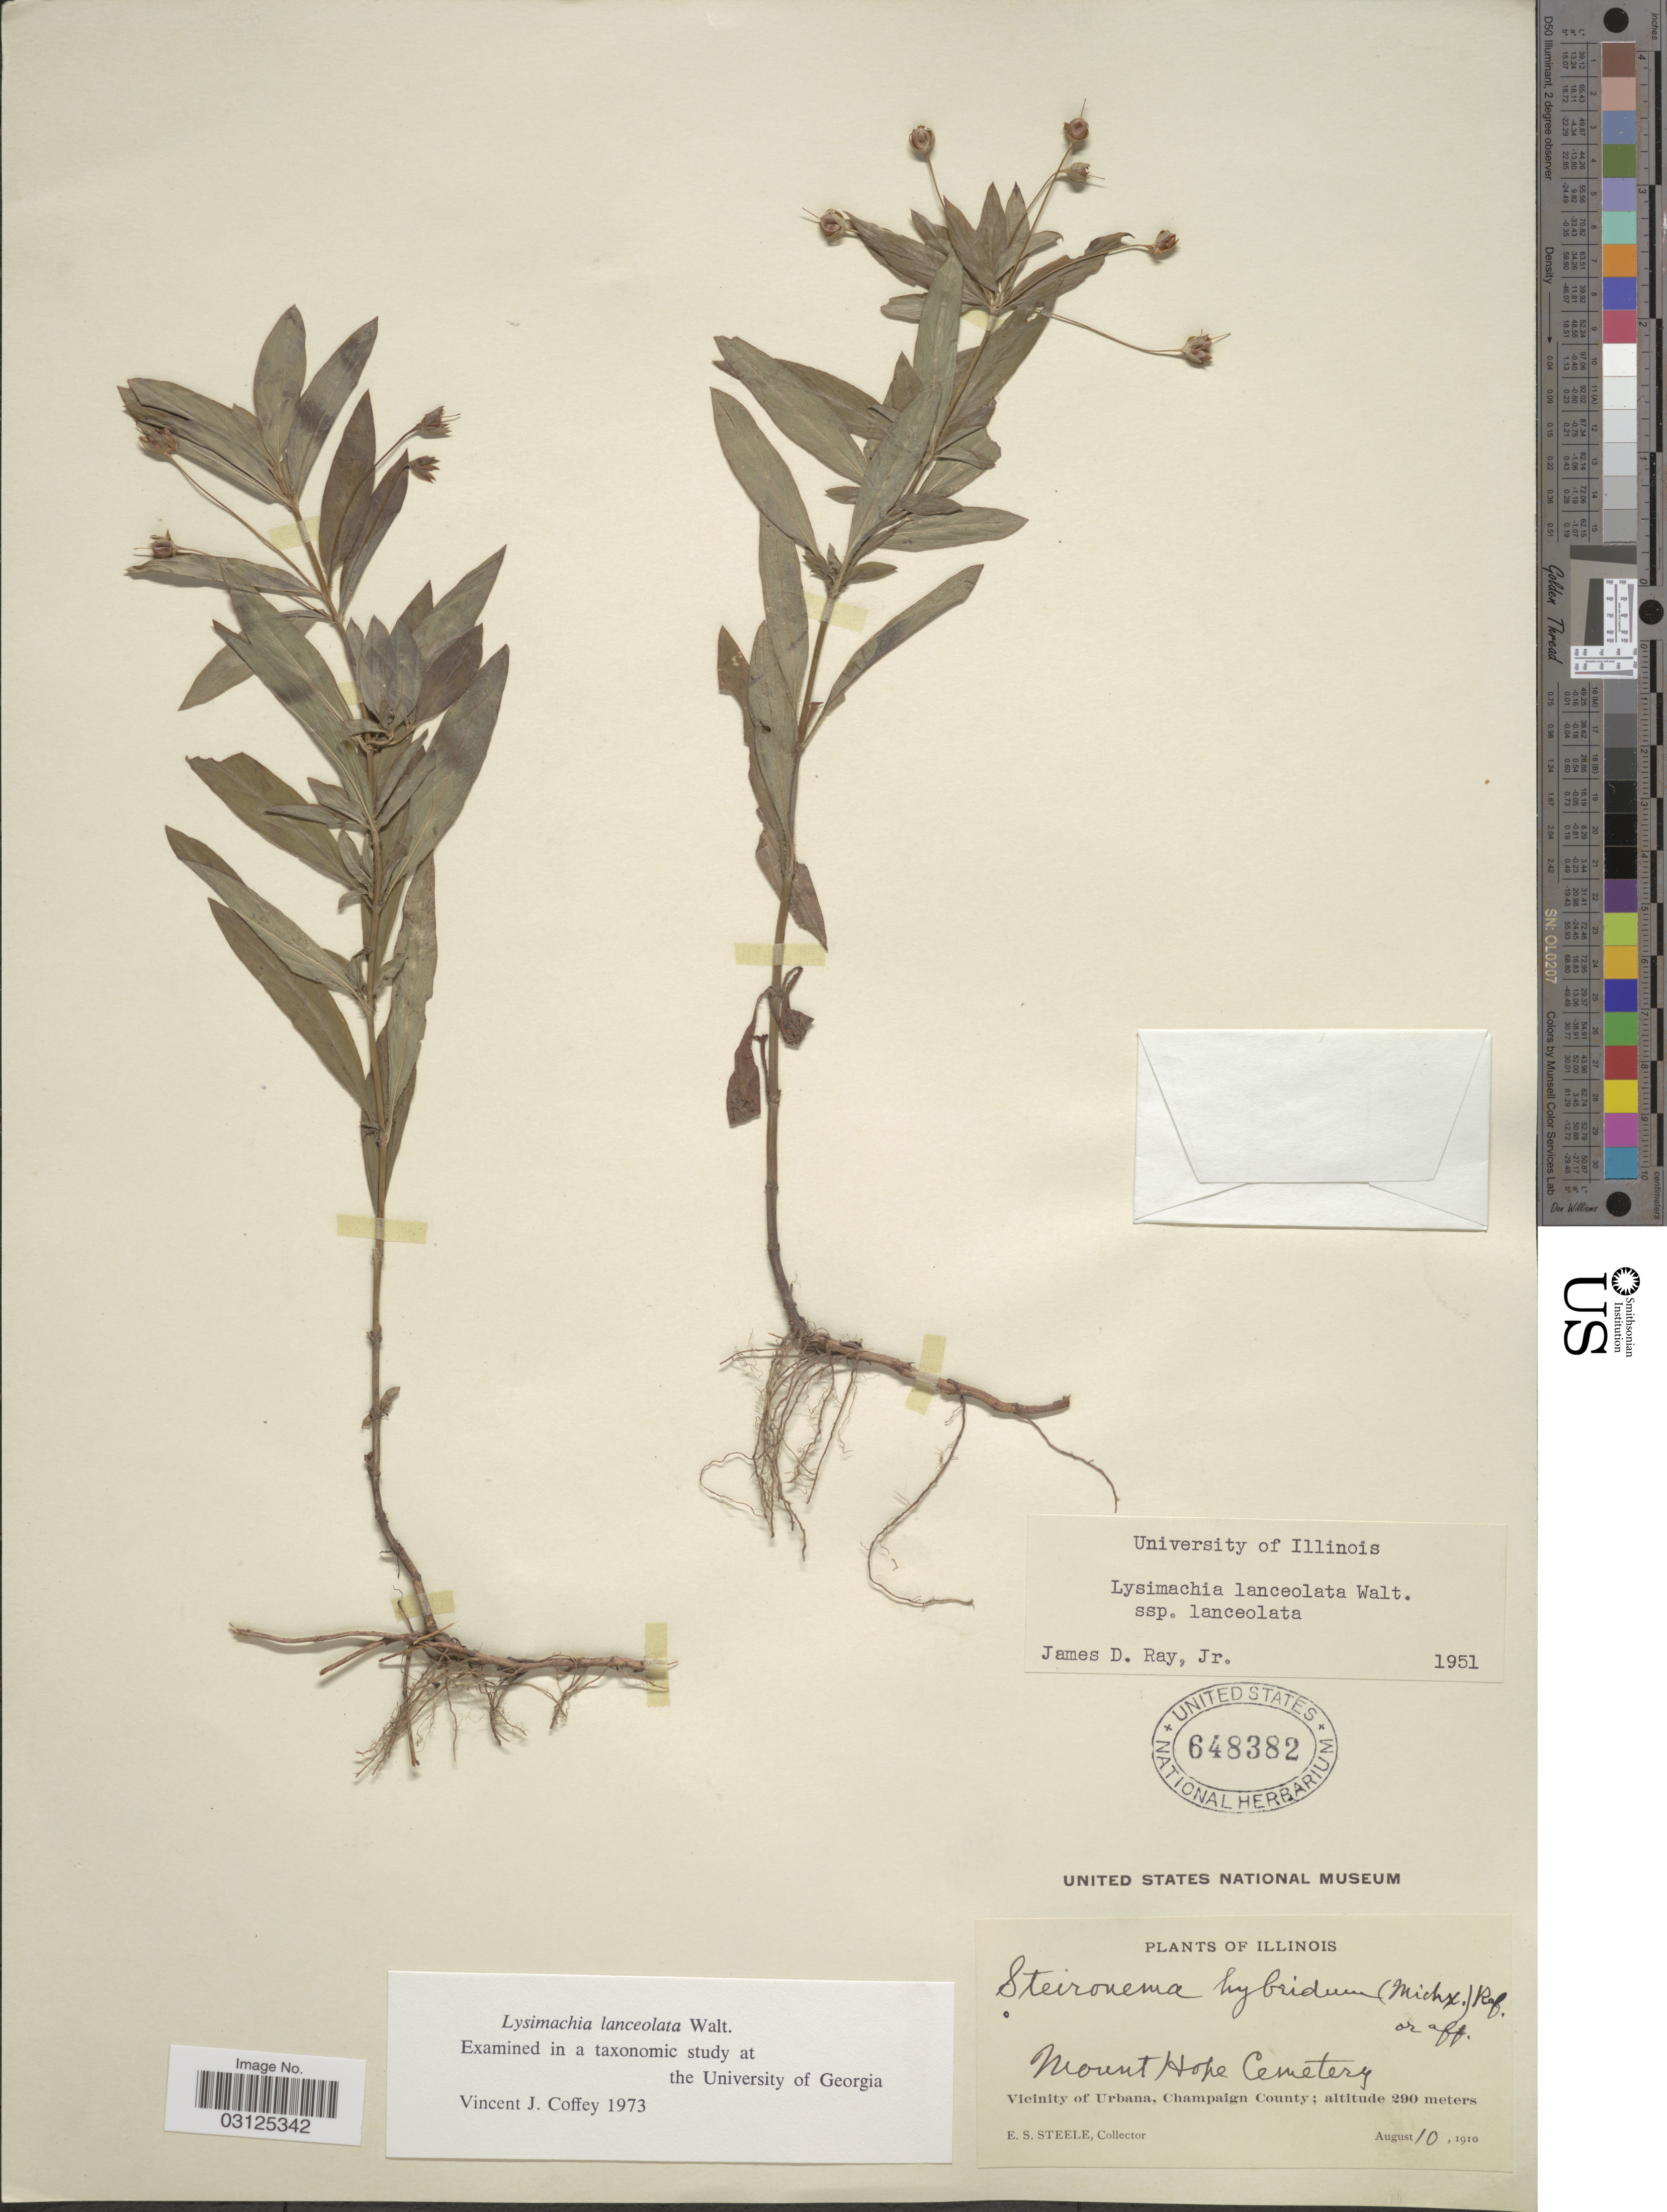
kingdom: Plantae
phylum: Tracheophyta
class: Magnoliopsida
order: Ericales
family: Primulaceae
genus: Lysimachia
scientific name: Lysimachia lanceolata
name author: Walter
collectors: E. Steele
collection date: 1910-08-10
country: United States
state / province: Illinois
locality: Mount Hope Cemetery. Vicinity of Urbana, Champaign County.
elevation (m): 290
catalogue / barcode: US 648382